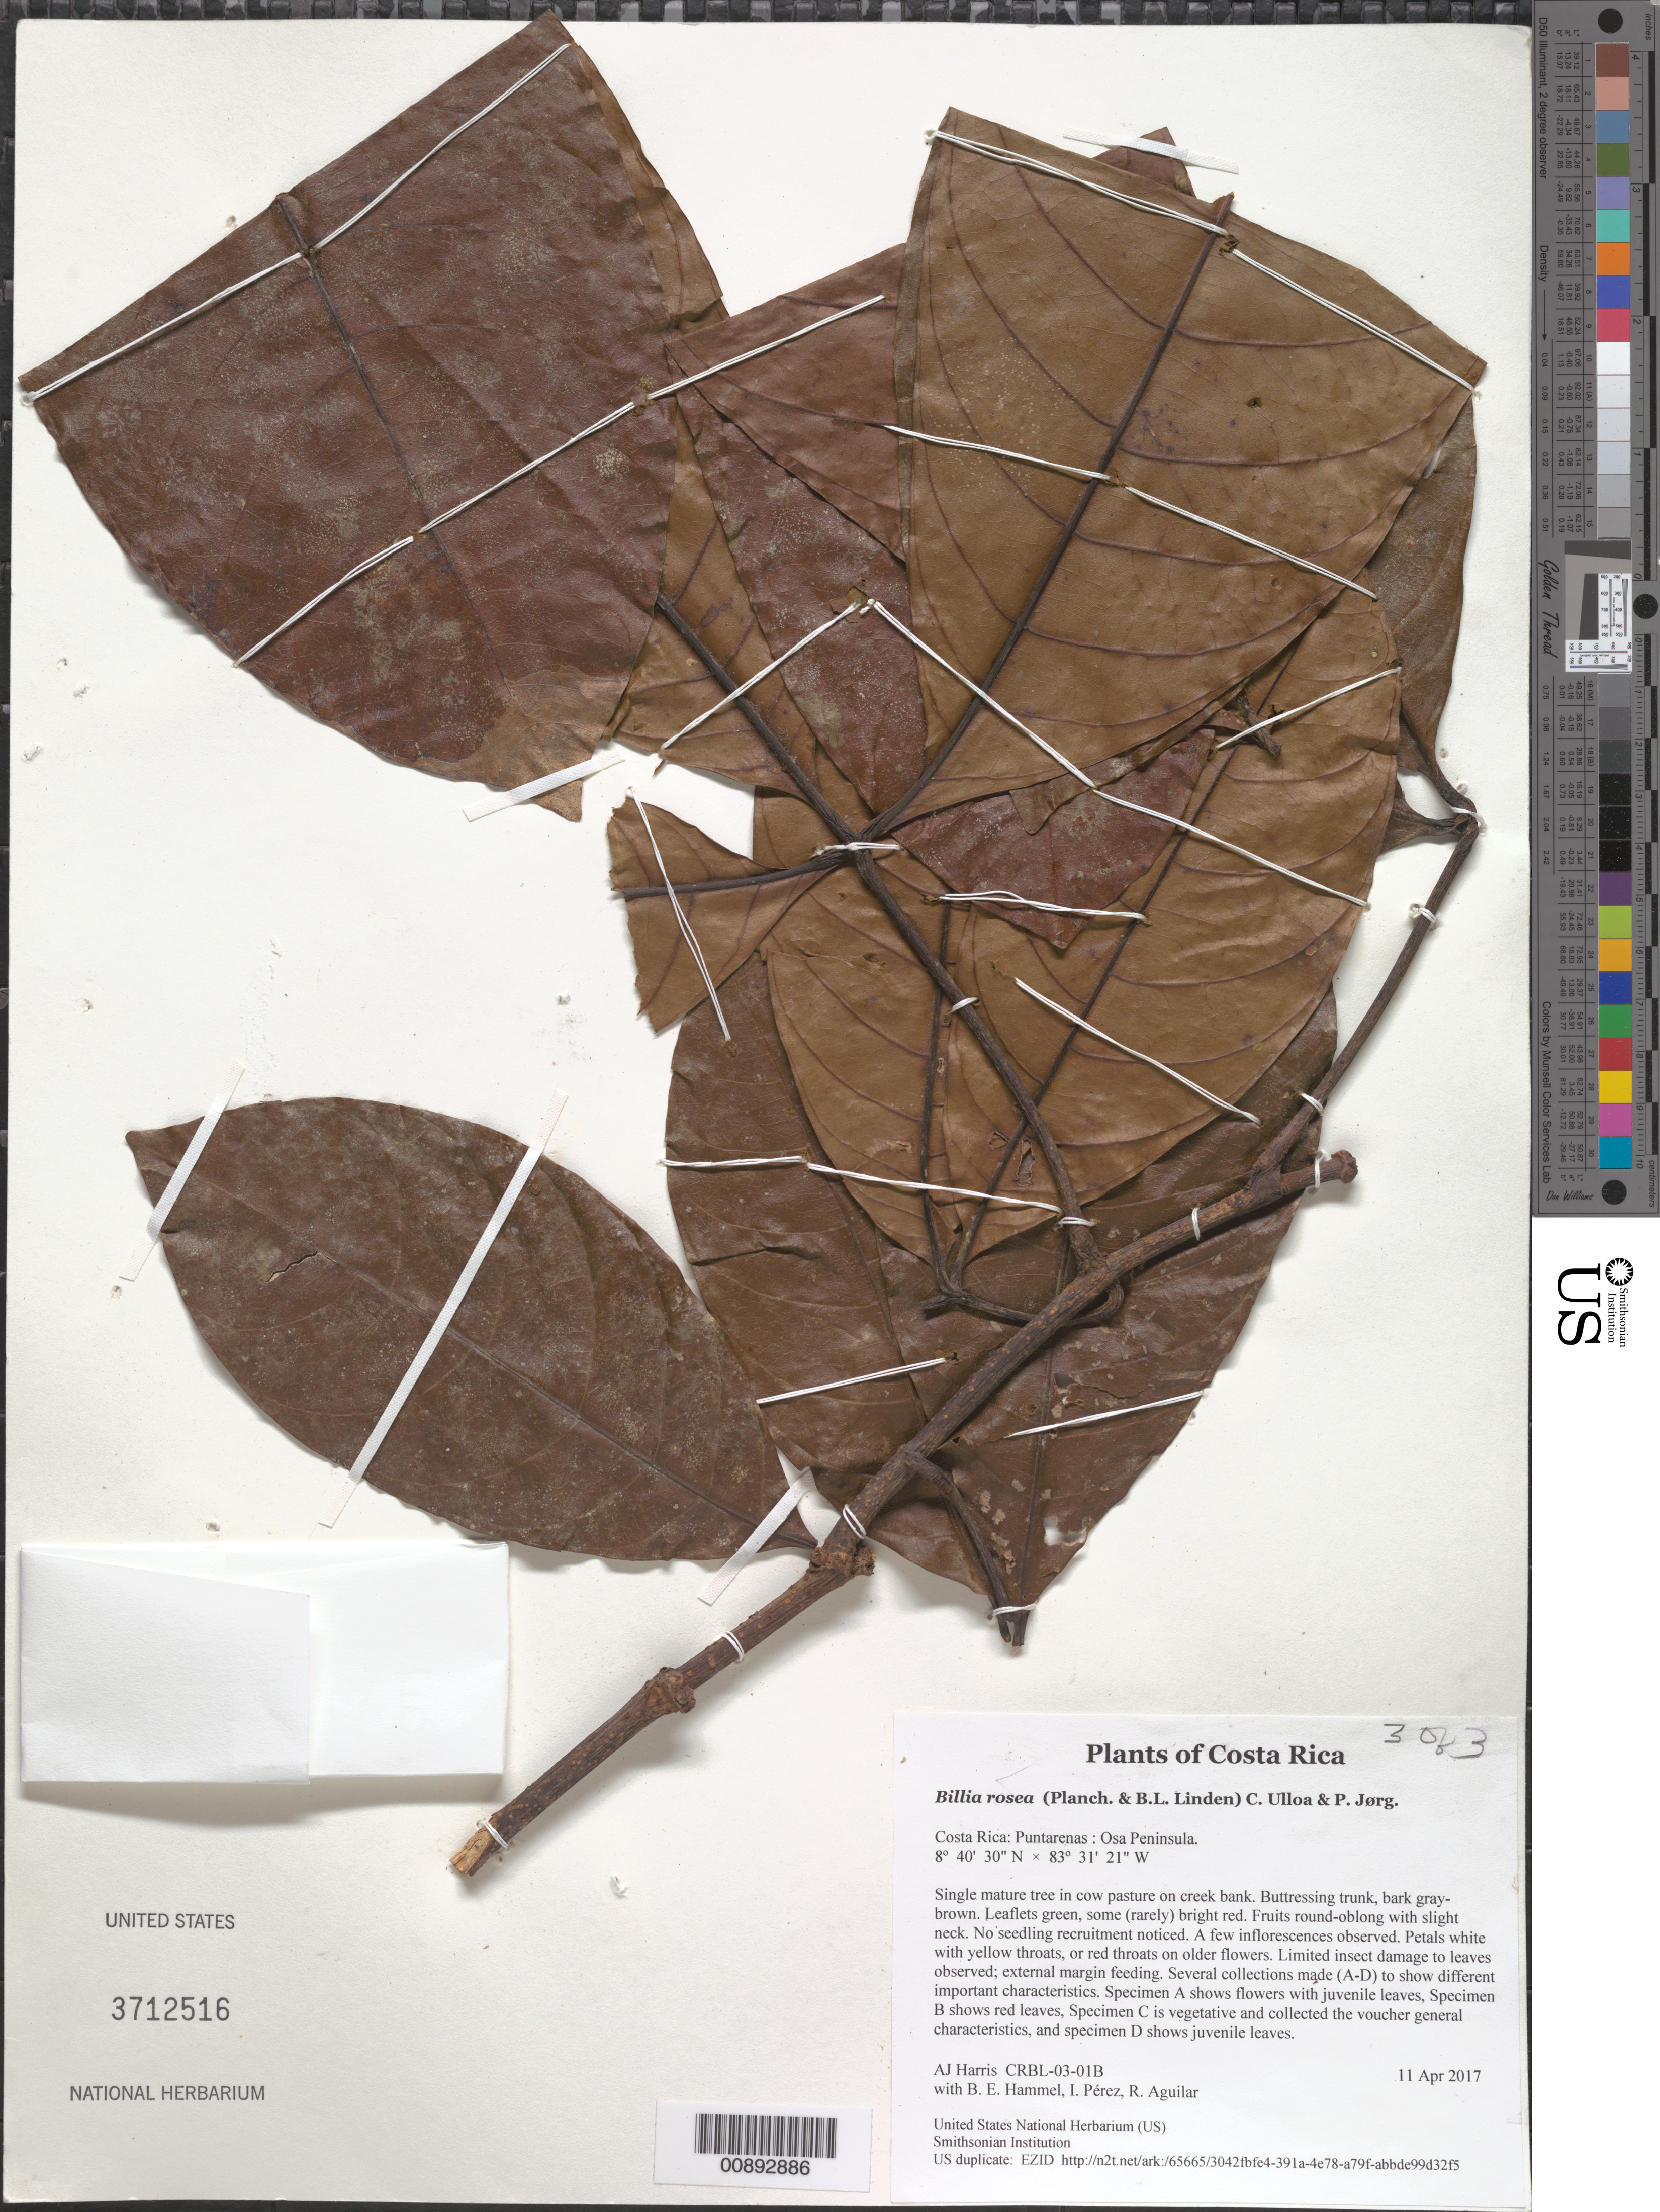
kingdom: Plantae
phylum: Tracheophyta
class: Magnoliopsida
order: Sapindales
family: Sapindaceae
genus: Billia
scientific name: Billia rosea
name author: (Planch. & Linden) C. Ulloa & P.M. Jørg.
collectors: A. J. Harris, B. Hammel, I. Pérez & R. Aguilar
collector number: CR-BL-03-01B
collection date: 2017-04-11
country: Costa Rica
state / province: Puntarenas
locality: Osa Peninsula.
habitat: Single mature tree in cow pasture on creek bank.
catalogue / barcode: US 3712516